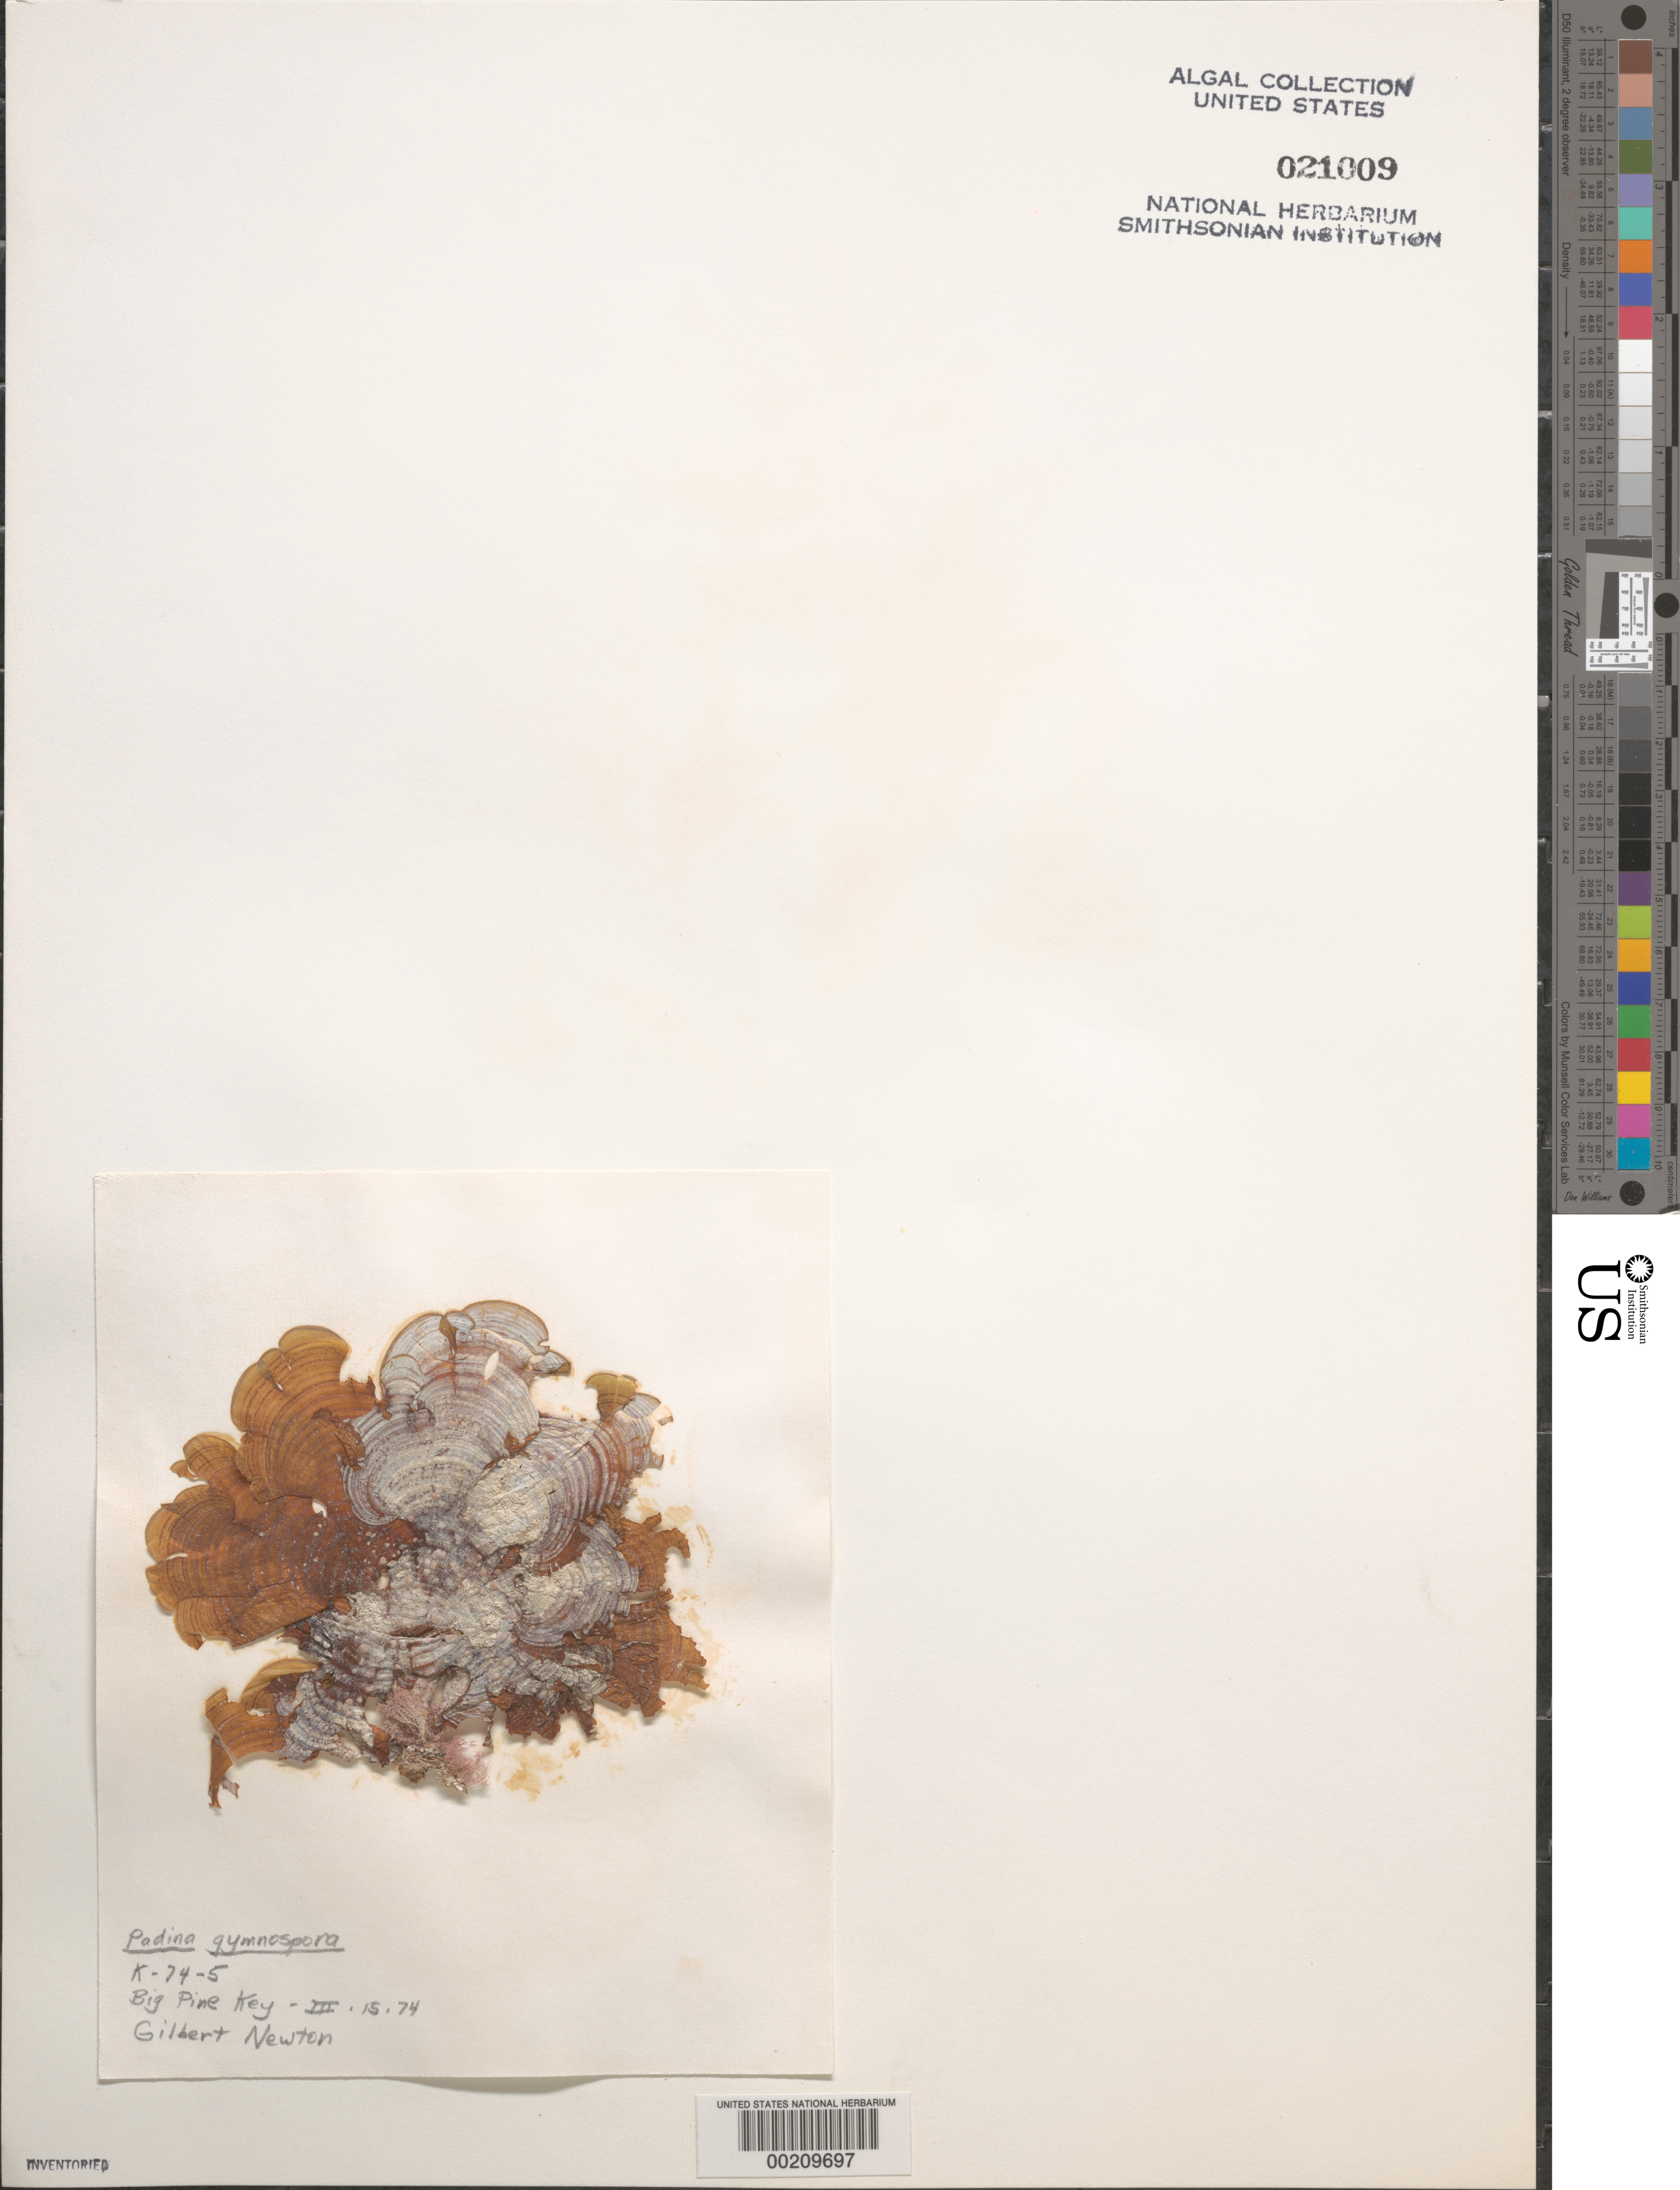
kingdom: Chromista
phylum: Ochrophyta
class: Phaeophyceae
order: Dictyotales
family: Dictyotaceae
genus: Padina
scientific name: Padina gymnospora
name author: (Kütz.) O.G. Sond.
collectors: G. Newton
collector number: K-74-5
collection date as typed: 15 Mar 1974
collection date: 1974-03-15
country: United States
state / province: Florida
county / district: Monroe County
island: Big Pine Key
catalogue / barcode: US 21009